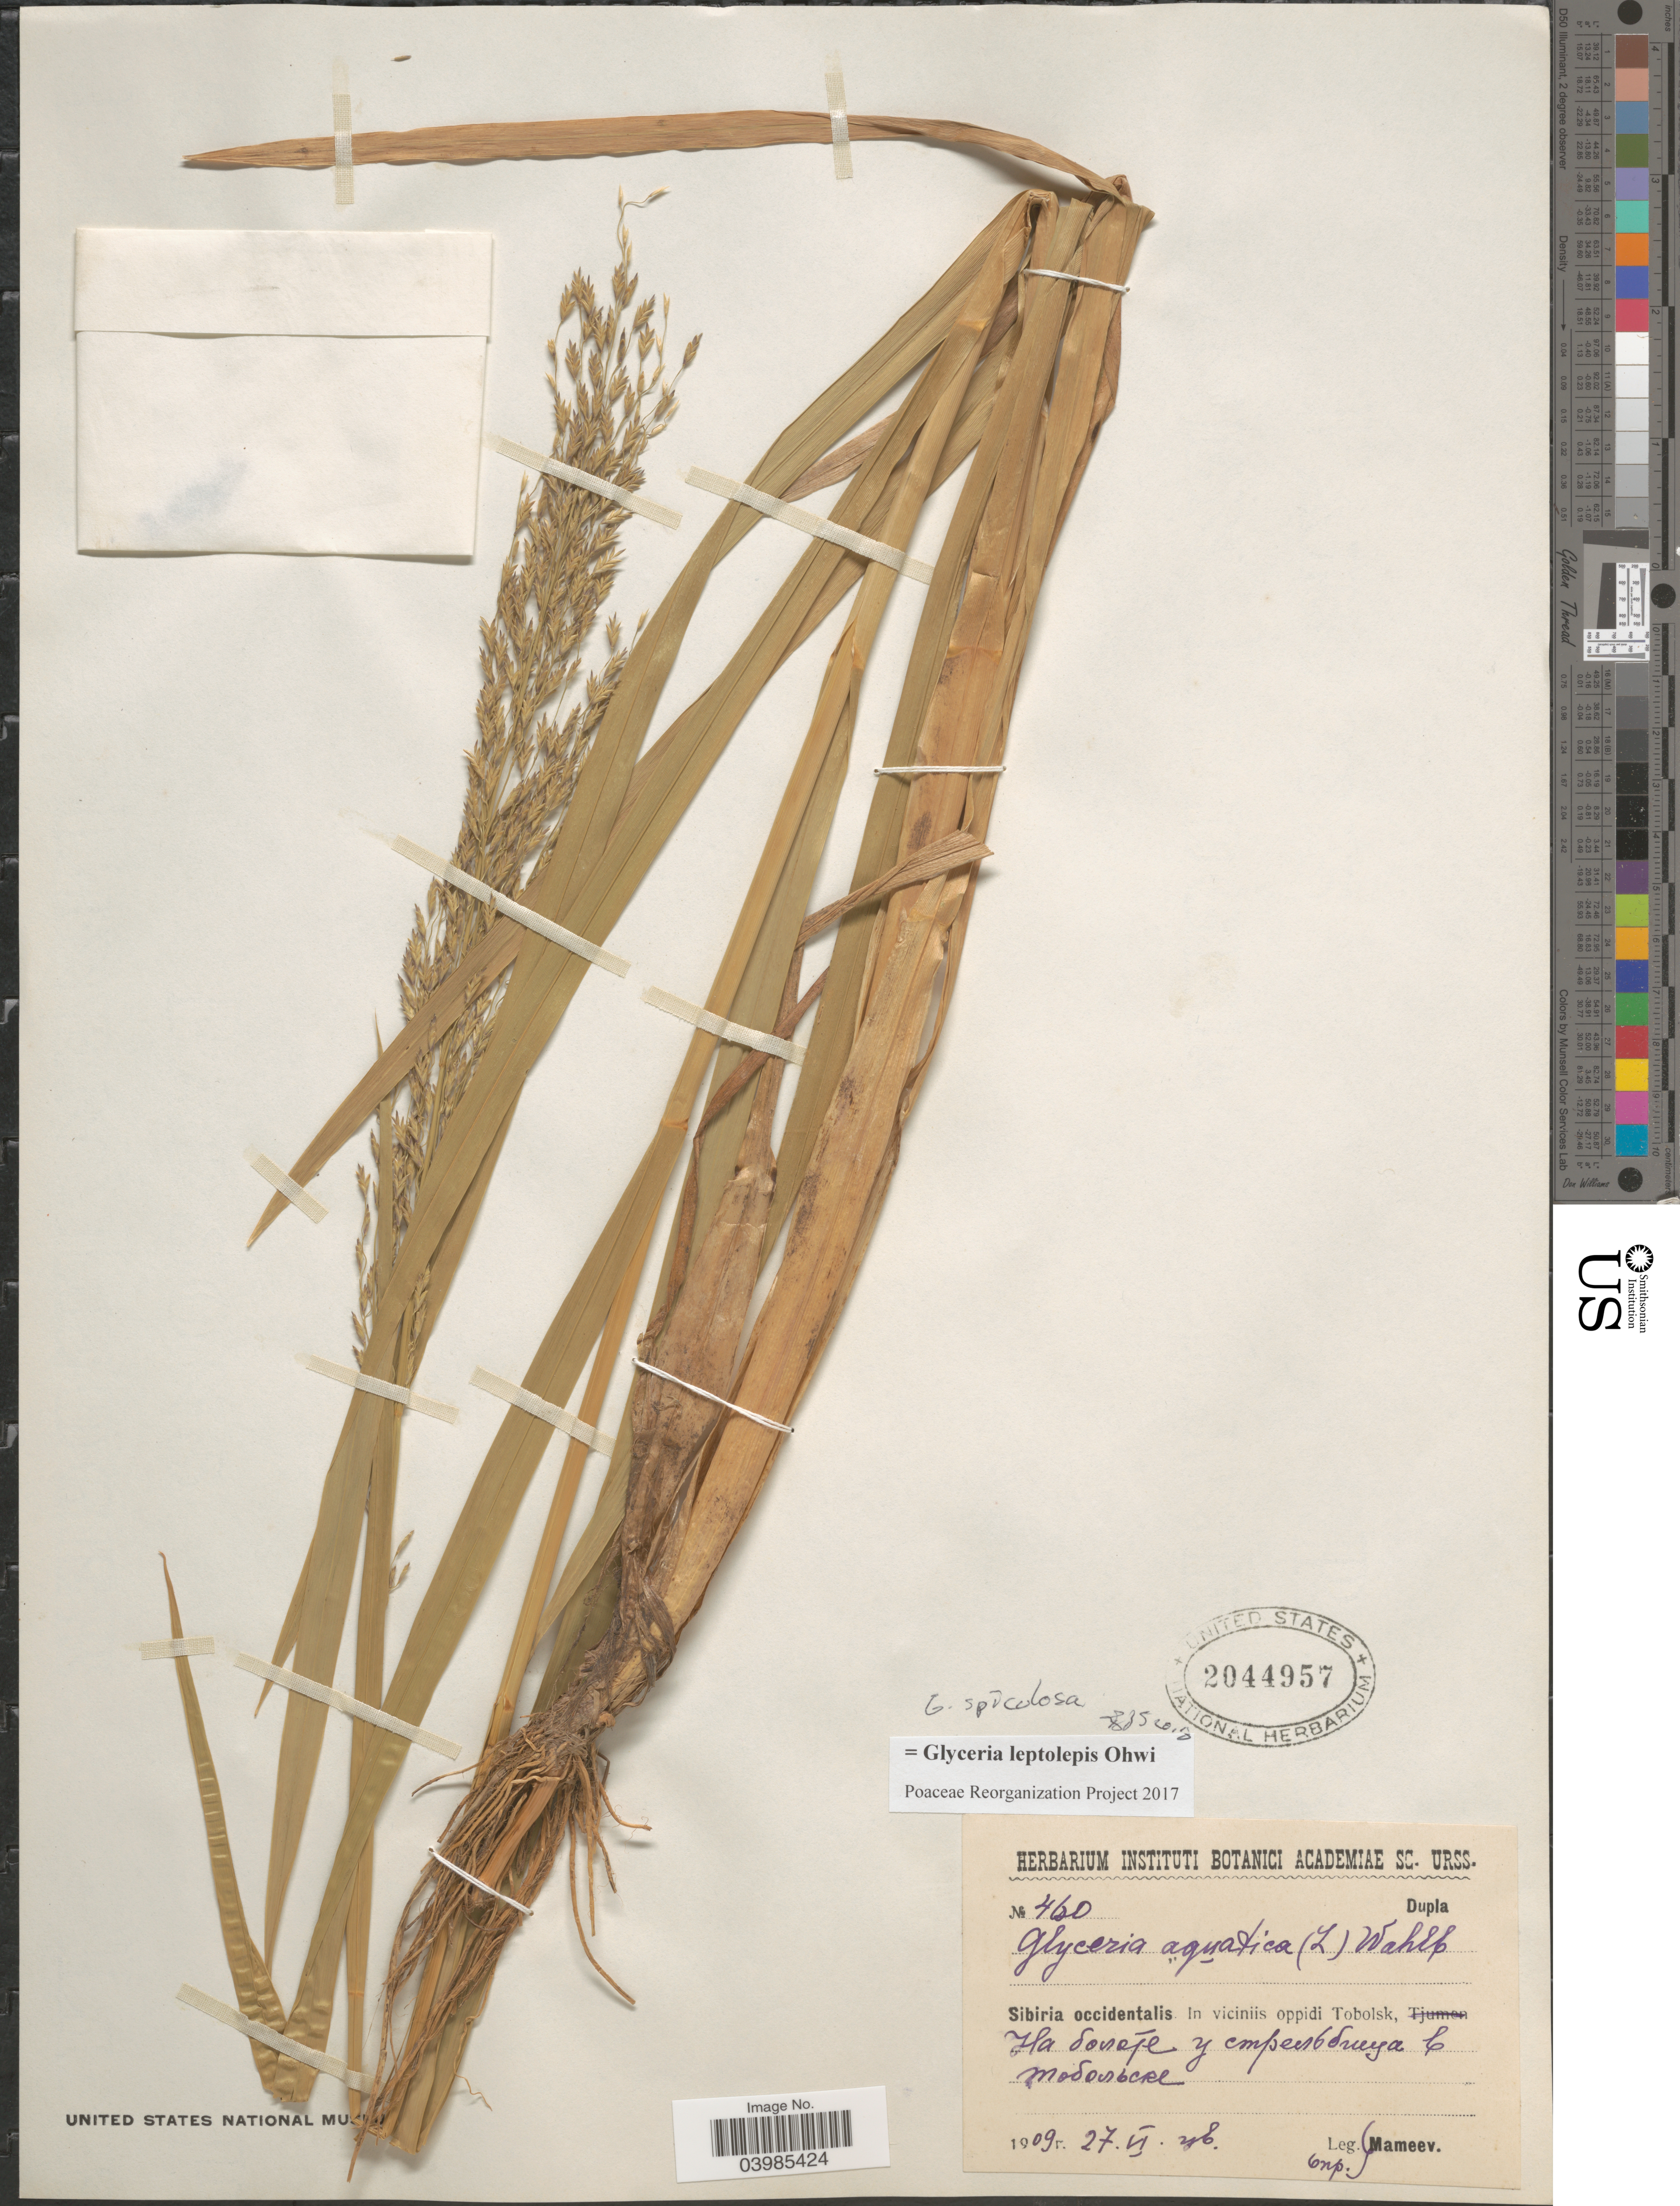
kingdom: Plantae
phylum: Tracheophyta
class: Liliopsida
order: Poales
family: Poaceae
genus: Glyceria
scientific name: Glyceria spiculosa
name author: (F.W. Schmidt) Roshev.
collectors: Mameev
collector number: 460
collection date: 1909-06-27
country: Russian Federation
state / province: Tyumen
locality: Sibiria occidentalis. In viciniis oppidi Tobolsk, X.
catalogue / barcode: US 2044957